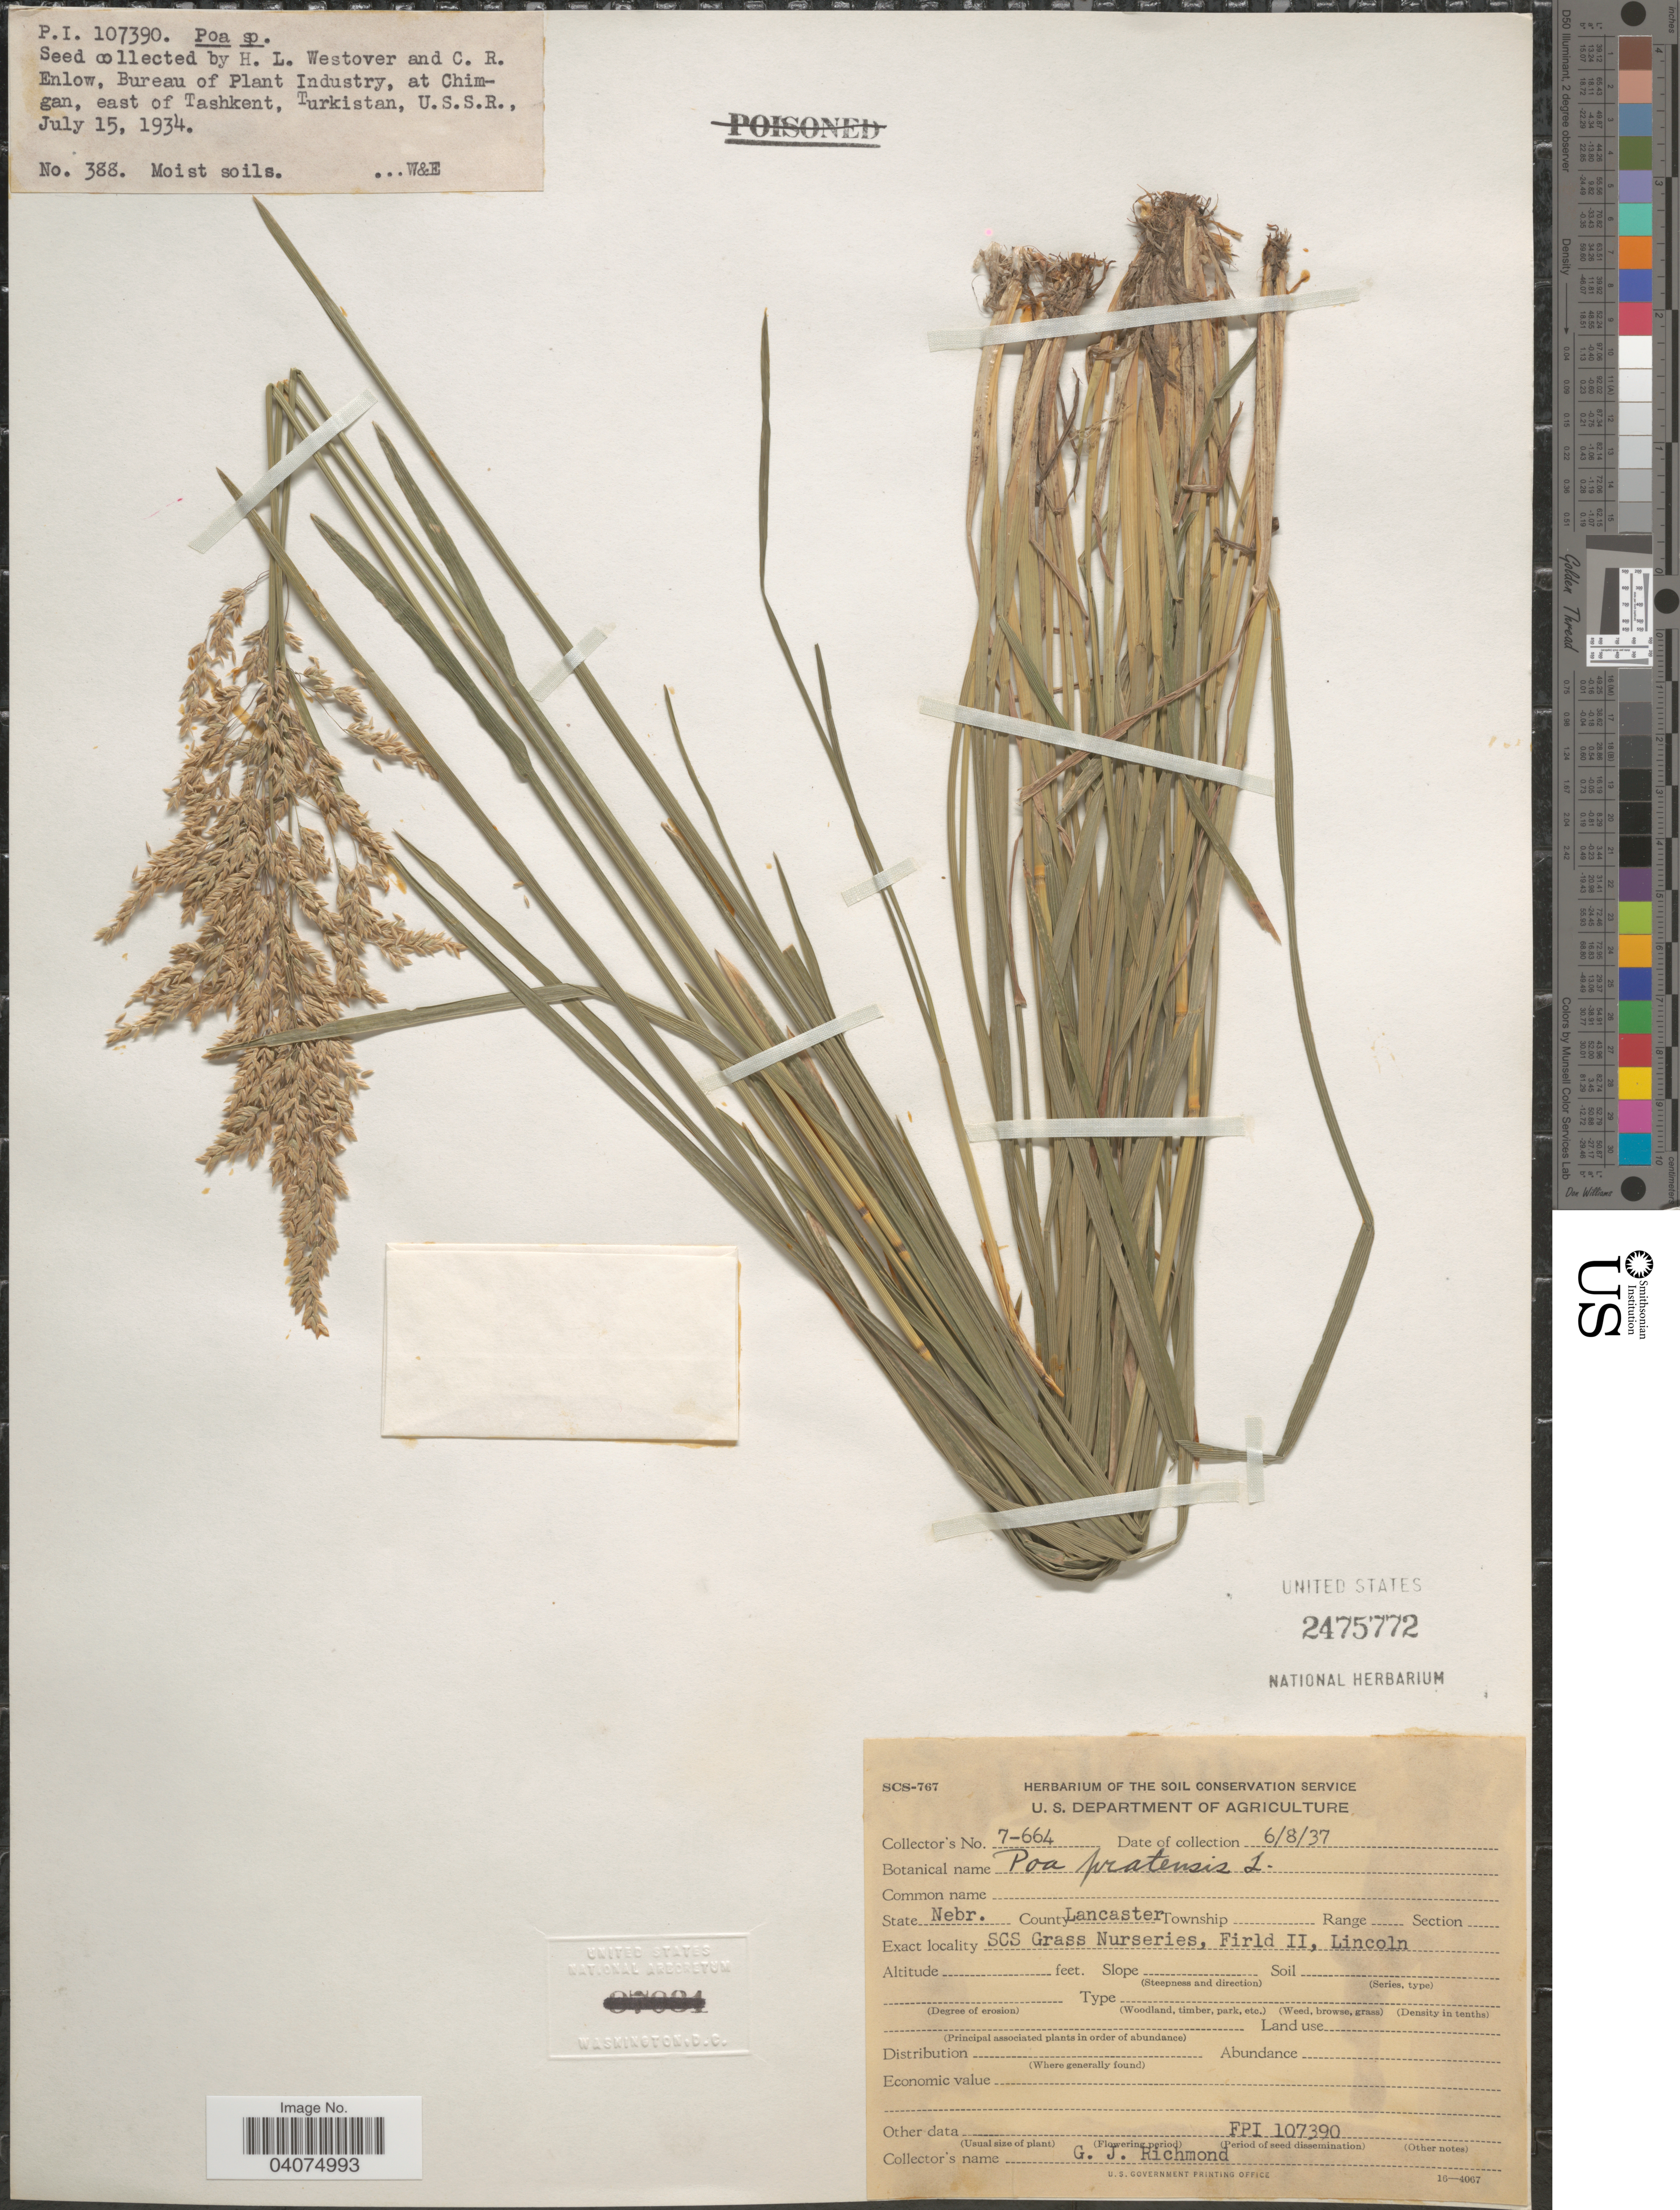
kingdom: Plantae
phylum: Tracheophyta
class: Liliopsida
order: Poales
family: Poaceae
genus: Poa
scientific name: Poa pratensis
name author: L.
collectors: G. Richmond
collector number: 7-664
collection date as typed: Transcribed d/m/y: 8/6/37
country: United States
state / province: Nebraska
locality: County Lancaster. SCS Grass Nurseries, Firld II, Lincoln.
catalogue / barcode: US 2475772